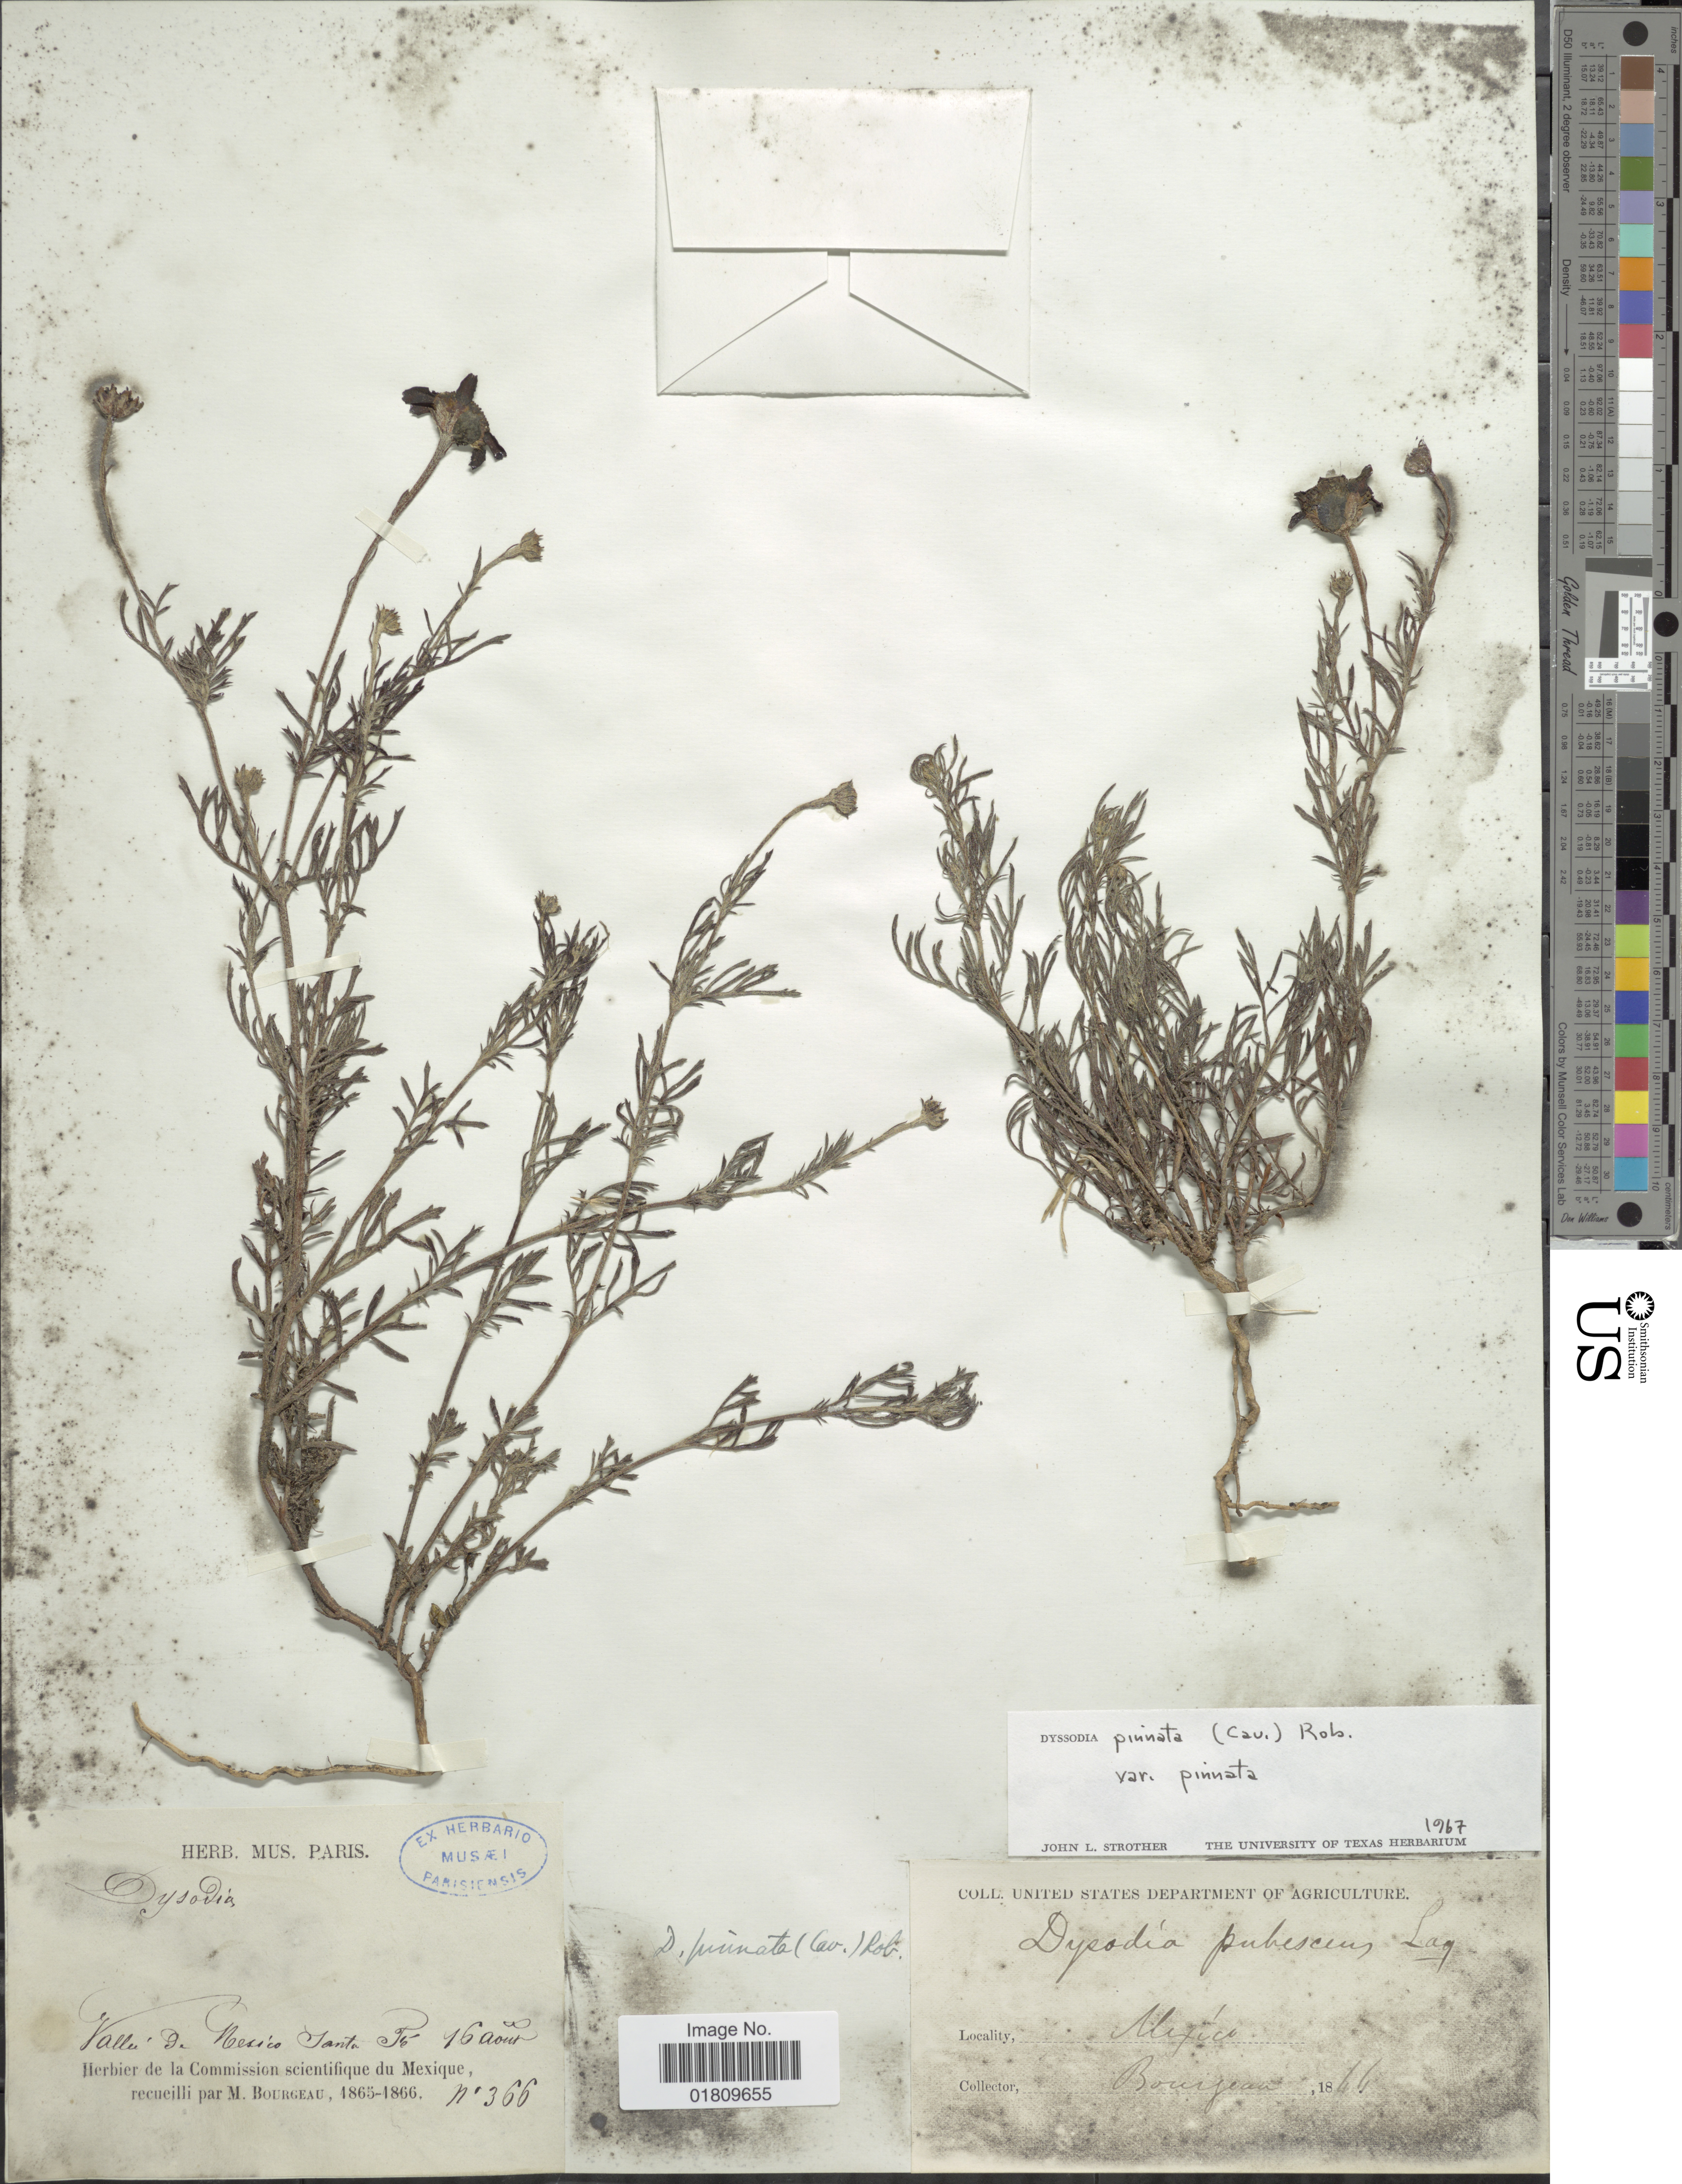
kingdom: Plantae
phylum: Tracheophyta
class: Magnoliopsida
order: Asterales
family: Asteraceae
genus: Dyssodia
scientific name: Dyssodia pinnata var. pinnata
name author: (Cav.) B.L. Rob.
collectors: M. Bourgeau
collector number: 366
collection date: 1866-08-16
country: Mexico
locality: Vallé de Mexico, Santa Fé